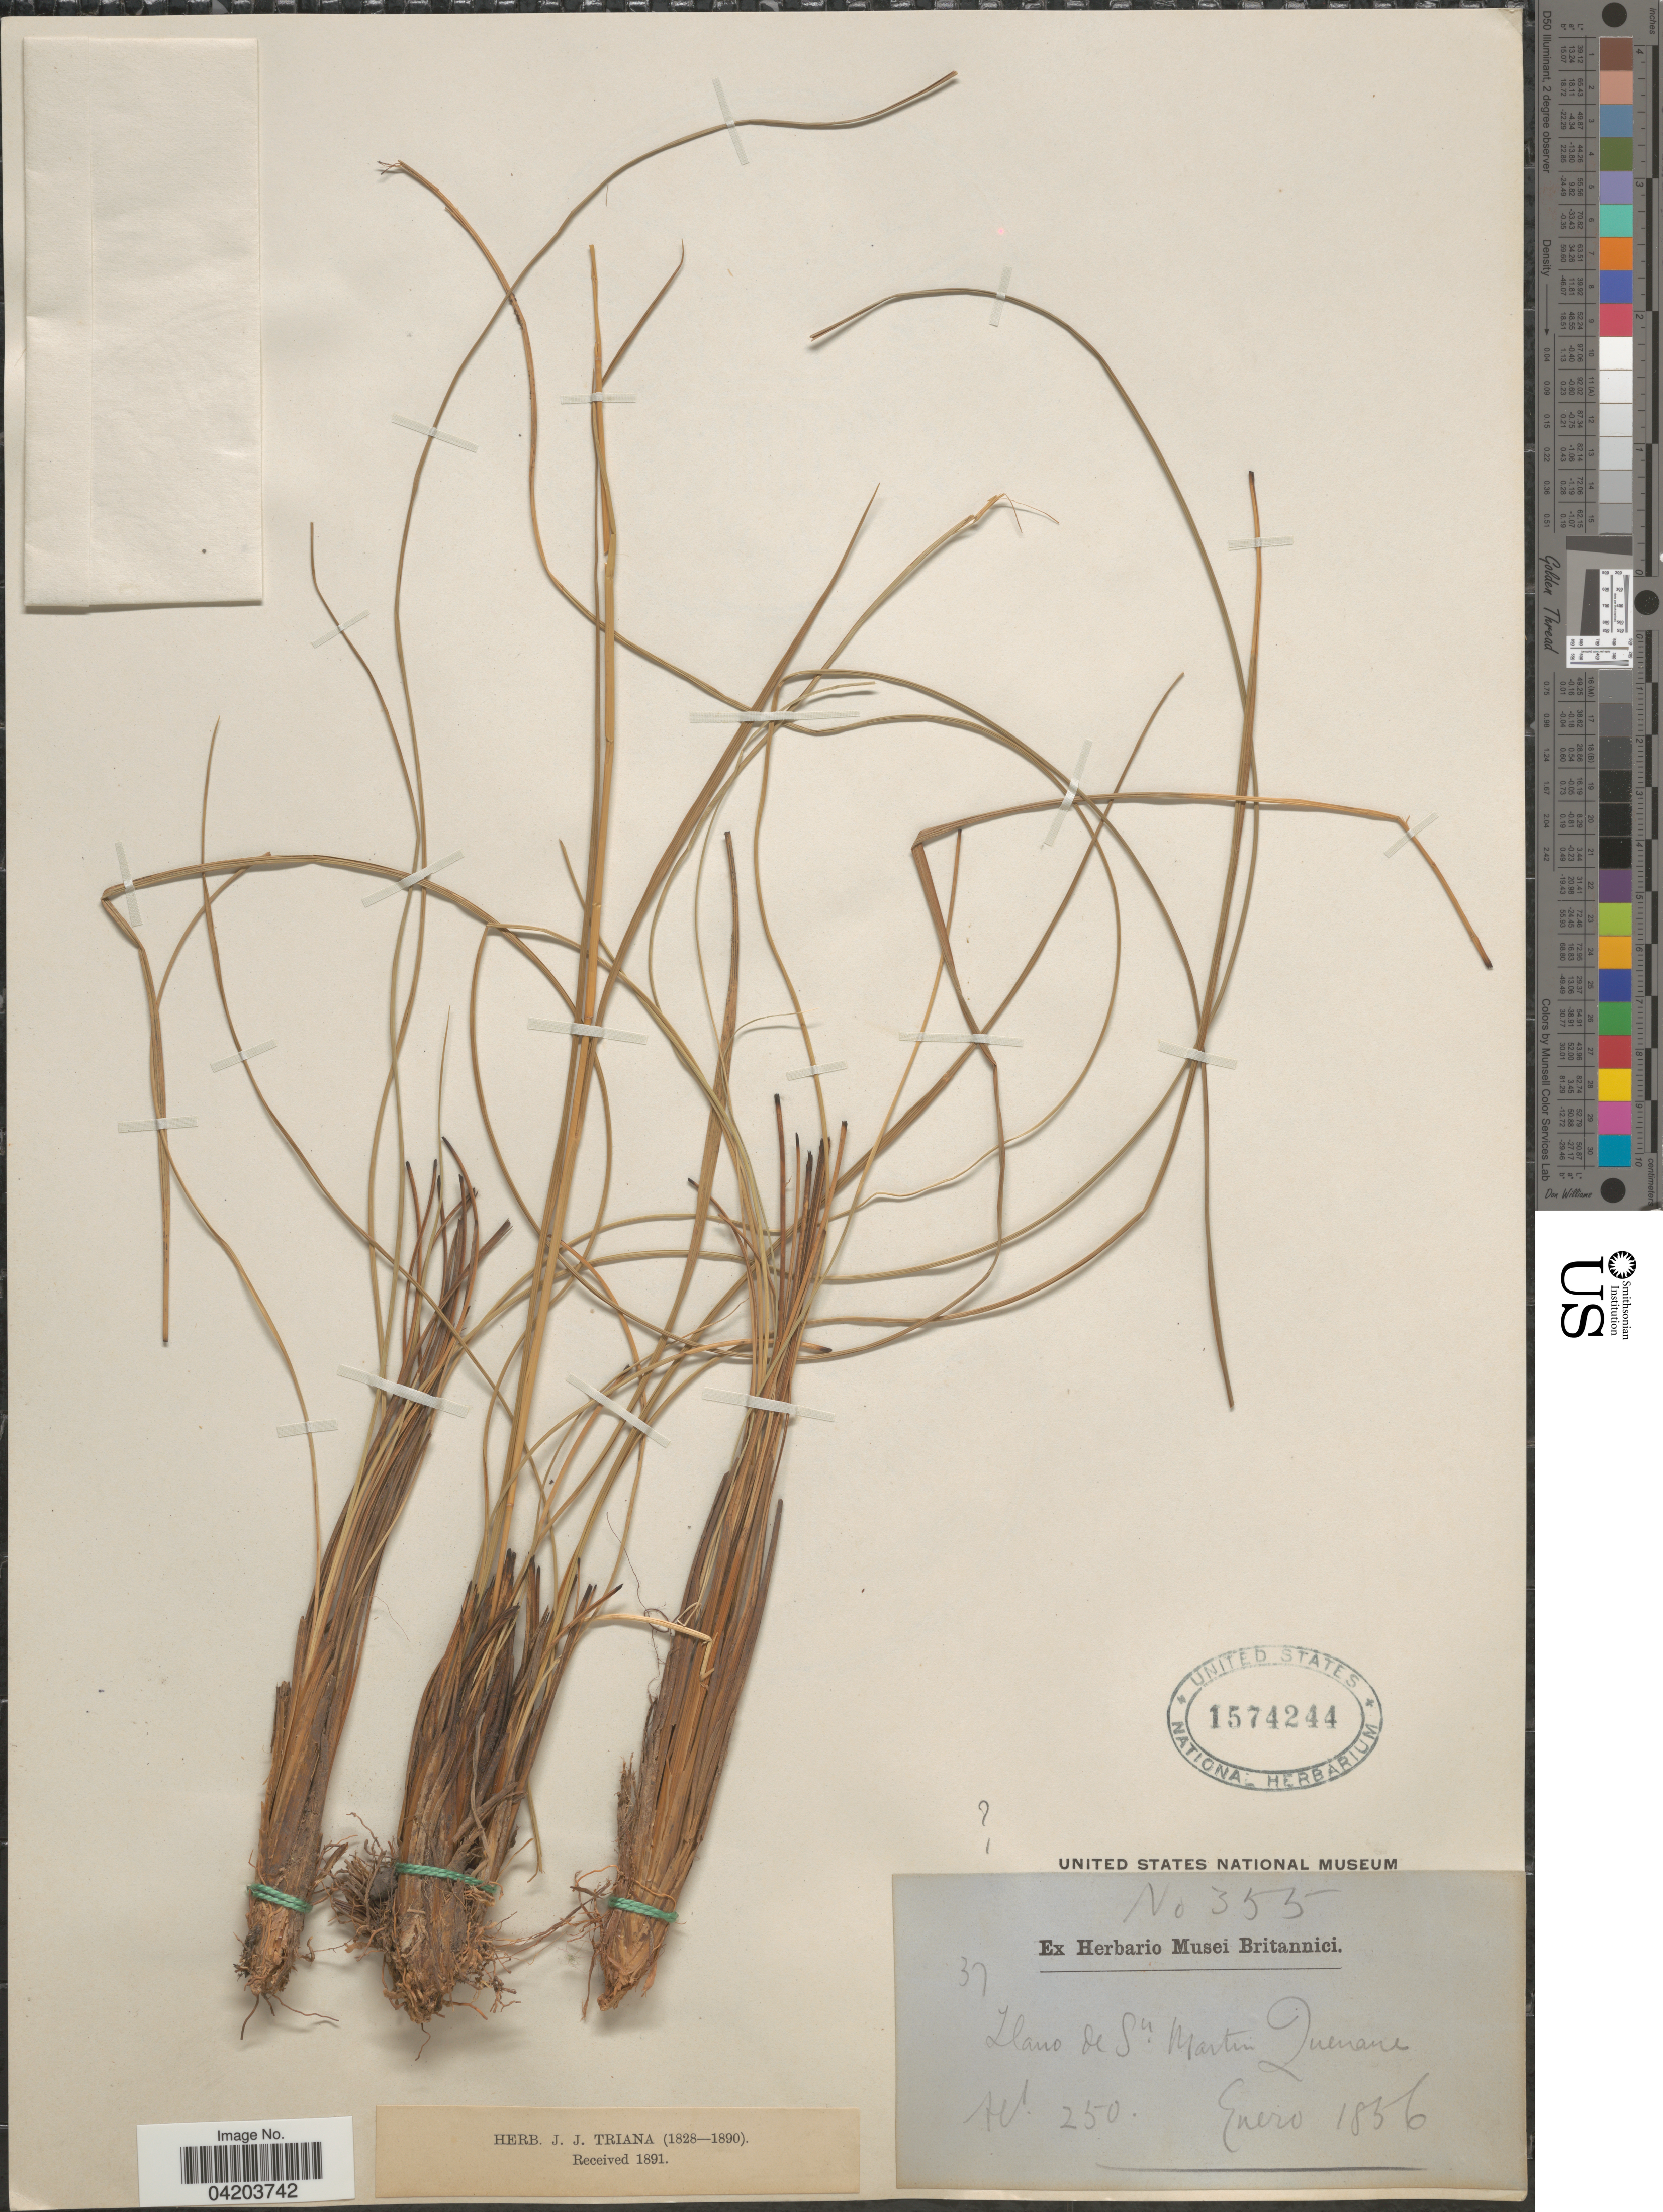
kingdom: Plantae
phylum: Tracheophyta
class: Liliopsida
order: Poales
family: Poaceae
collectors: ex herb. Musei Britannici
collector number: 355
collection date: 1856-01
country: Colombia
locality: Llano de Sn Martin Quenane.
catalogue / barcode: US 1574244